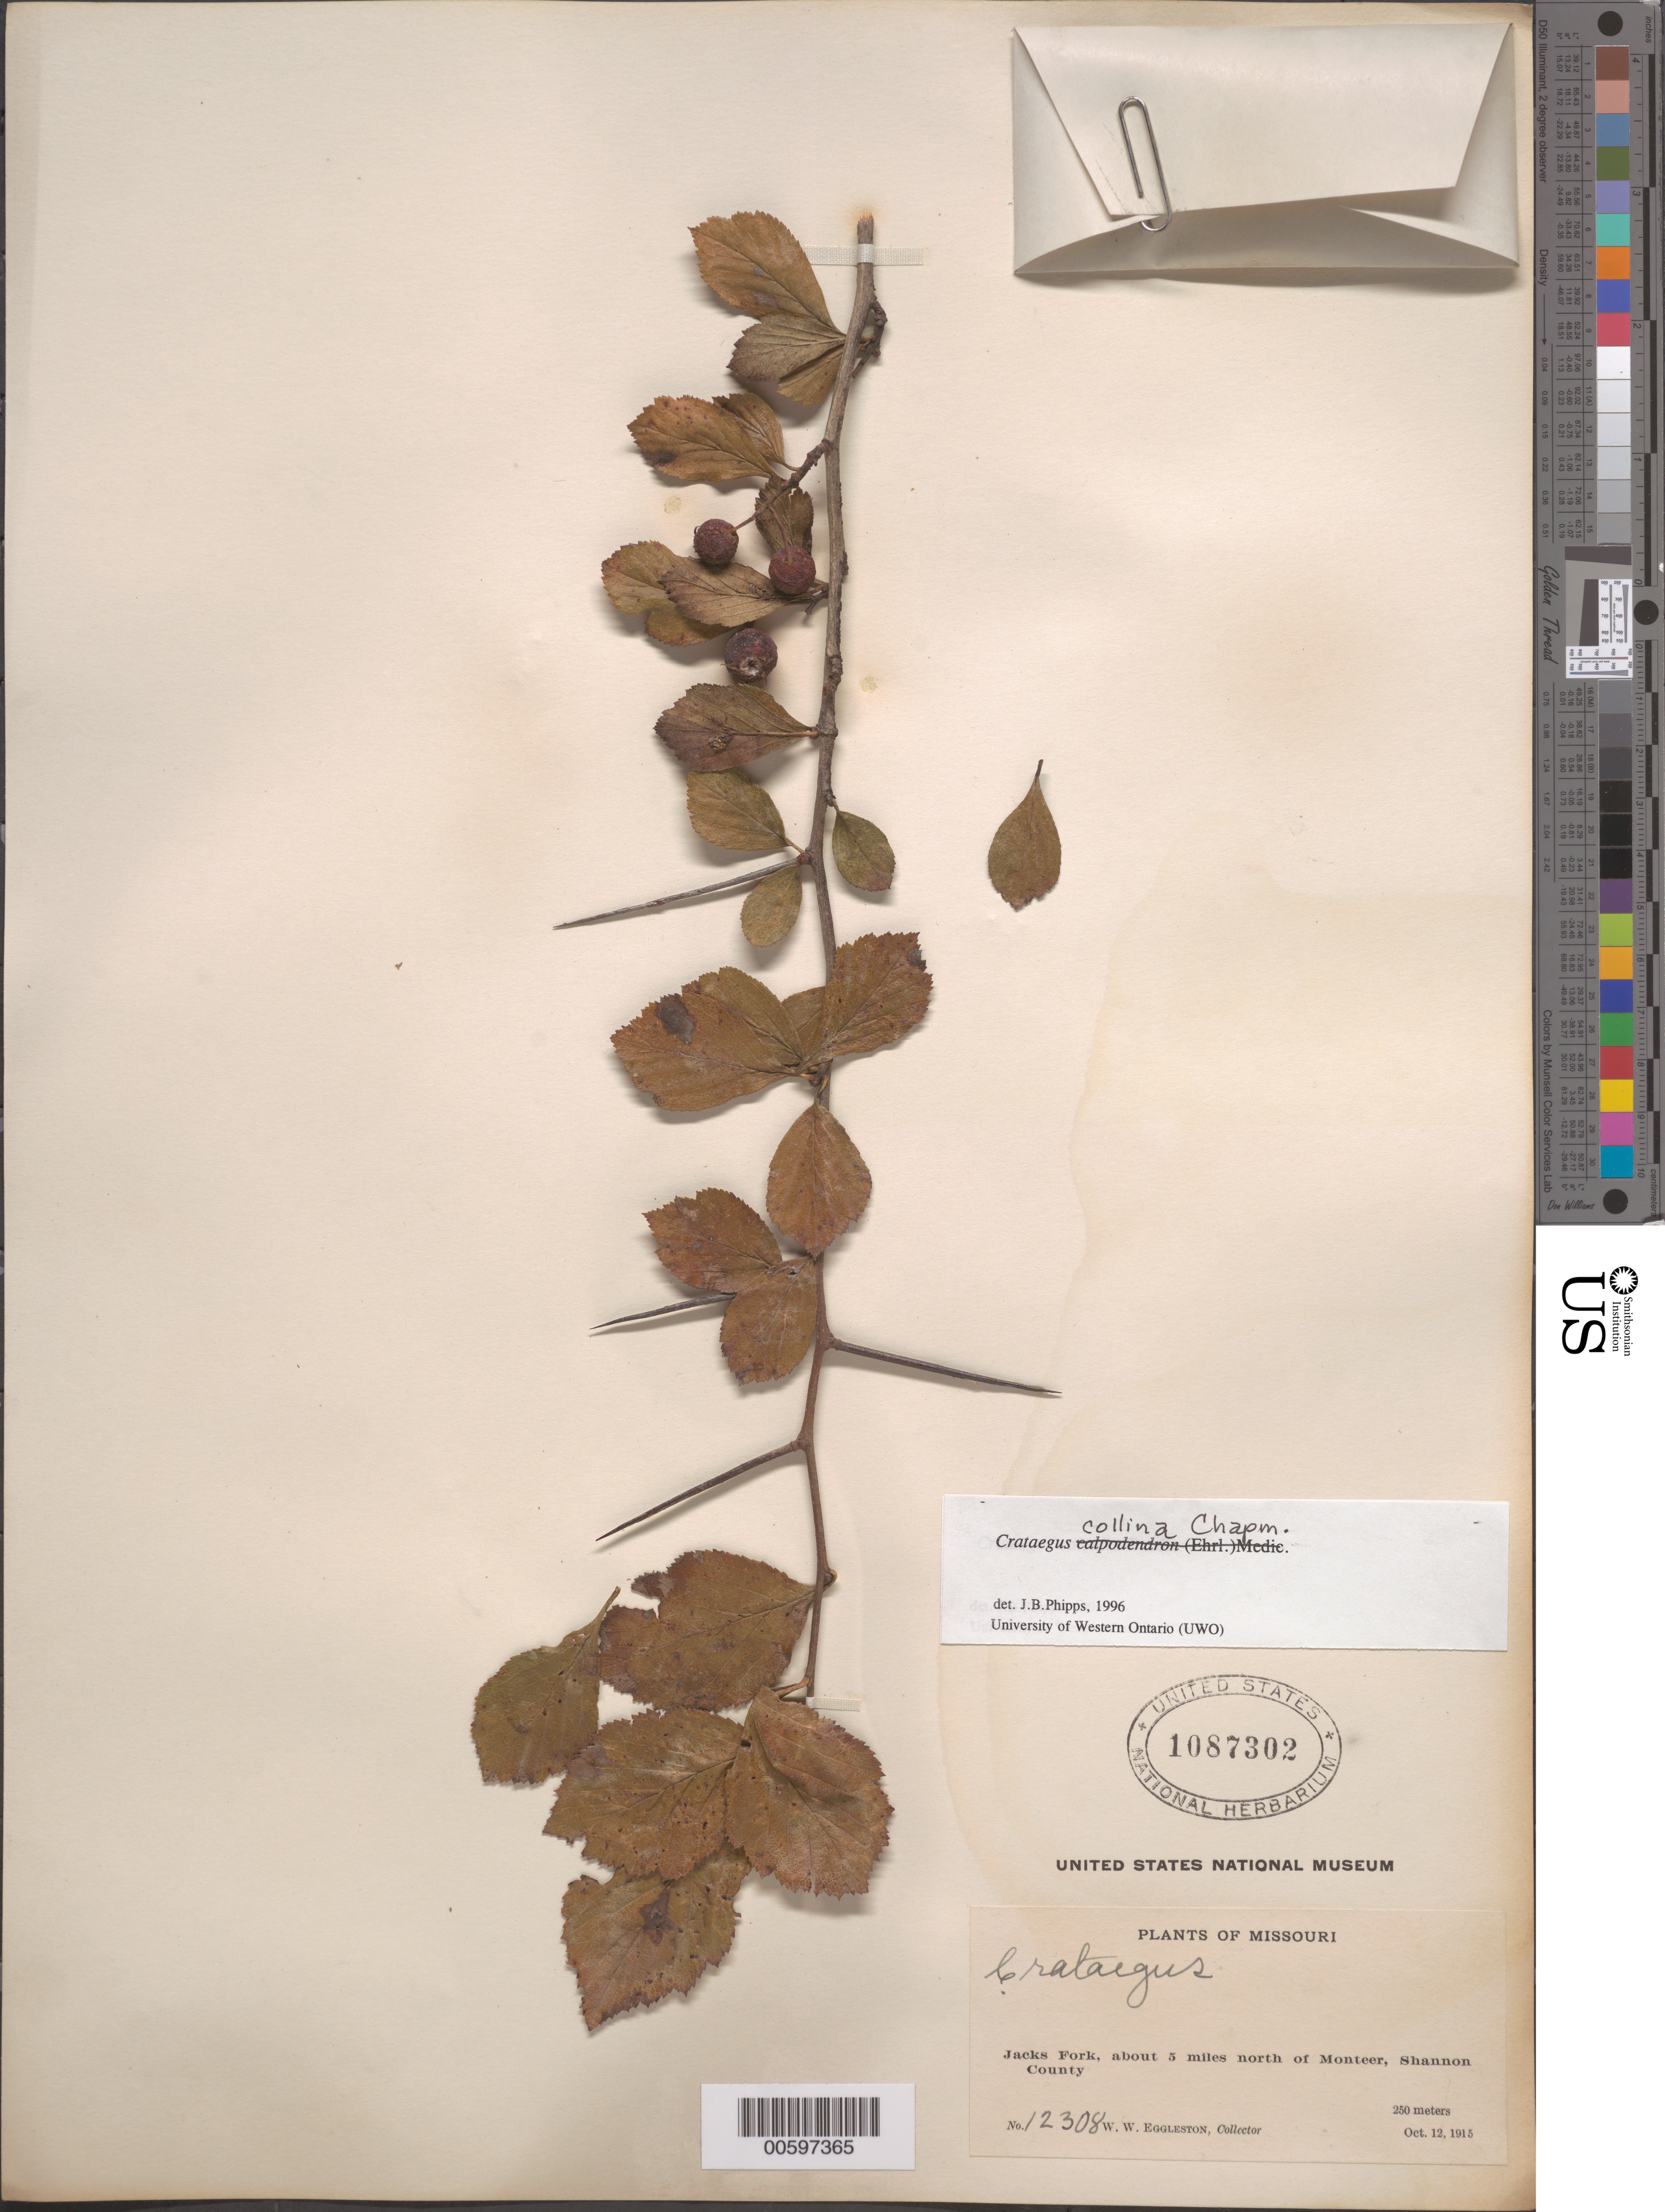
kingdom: Plantae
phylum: Tracheophyta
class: Magnoliopsida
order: Rosales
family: Rosaceae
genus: Crataegus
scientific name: Crataegus collina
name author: Chapm.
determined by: Phipps, James B., (UWO), University of Western Ontario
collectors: W. W. Eggleston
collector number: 12308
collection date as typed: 12 Oct 1915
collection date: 1915-10-12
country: United States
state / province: Missouri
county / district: Shannon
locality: Jacks Fork, about 5 miles N of Monteer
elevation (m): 250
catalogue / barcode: US 1087302